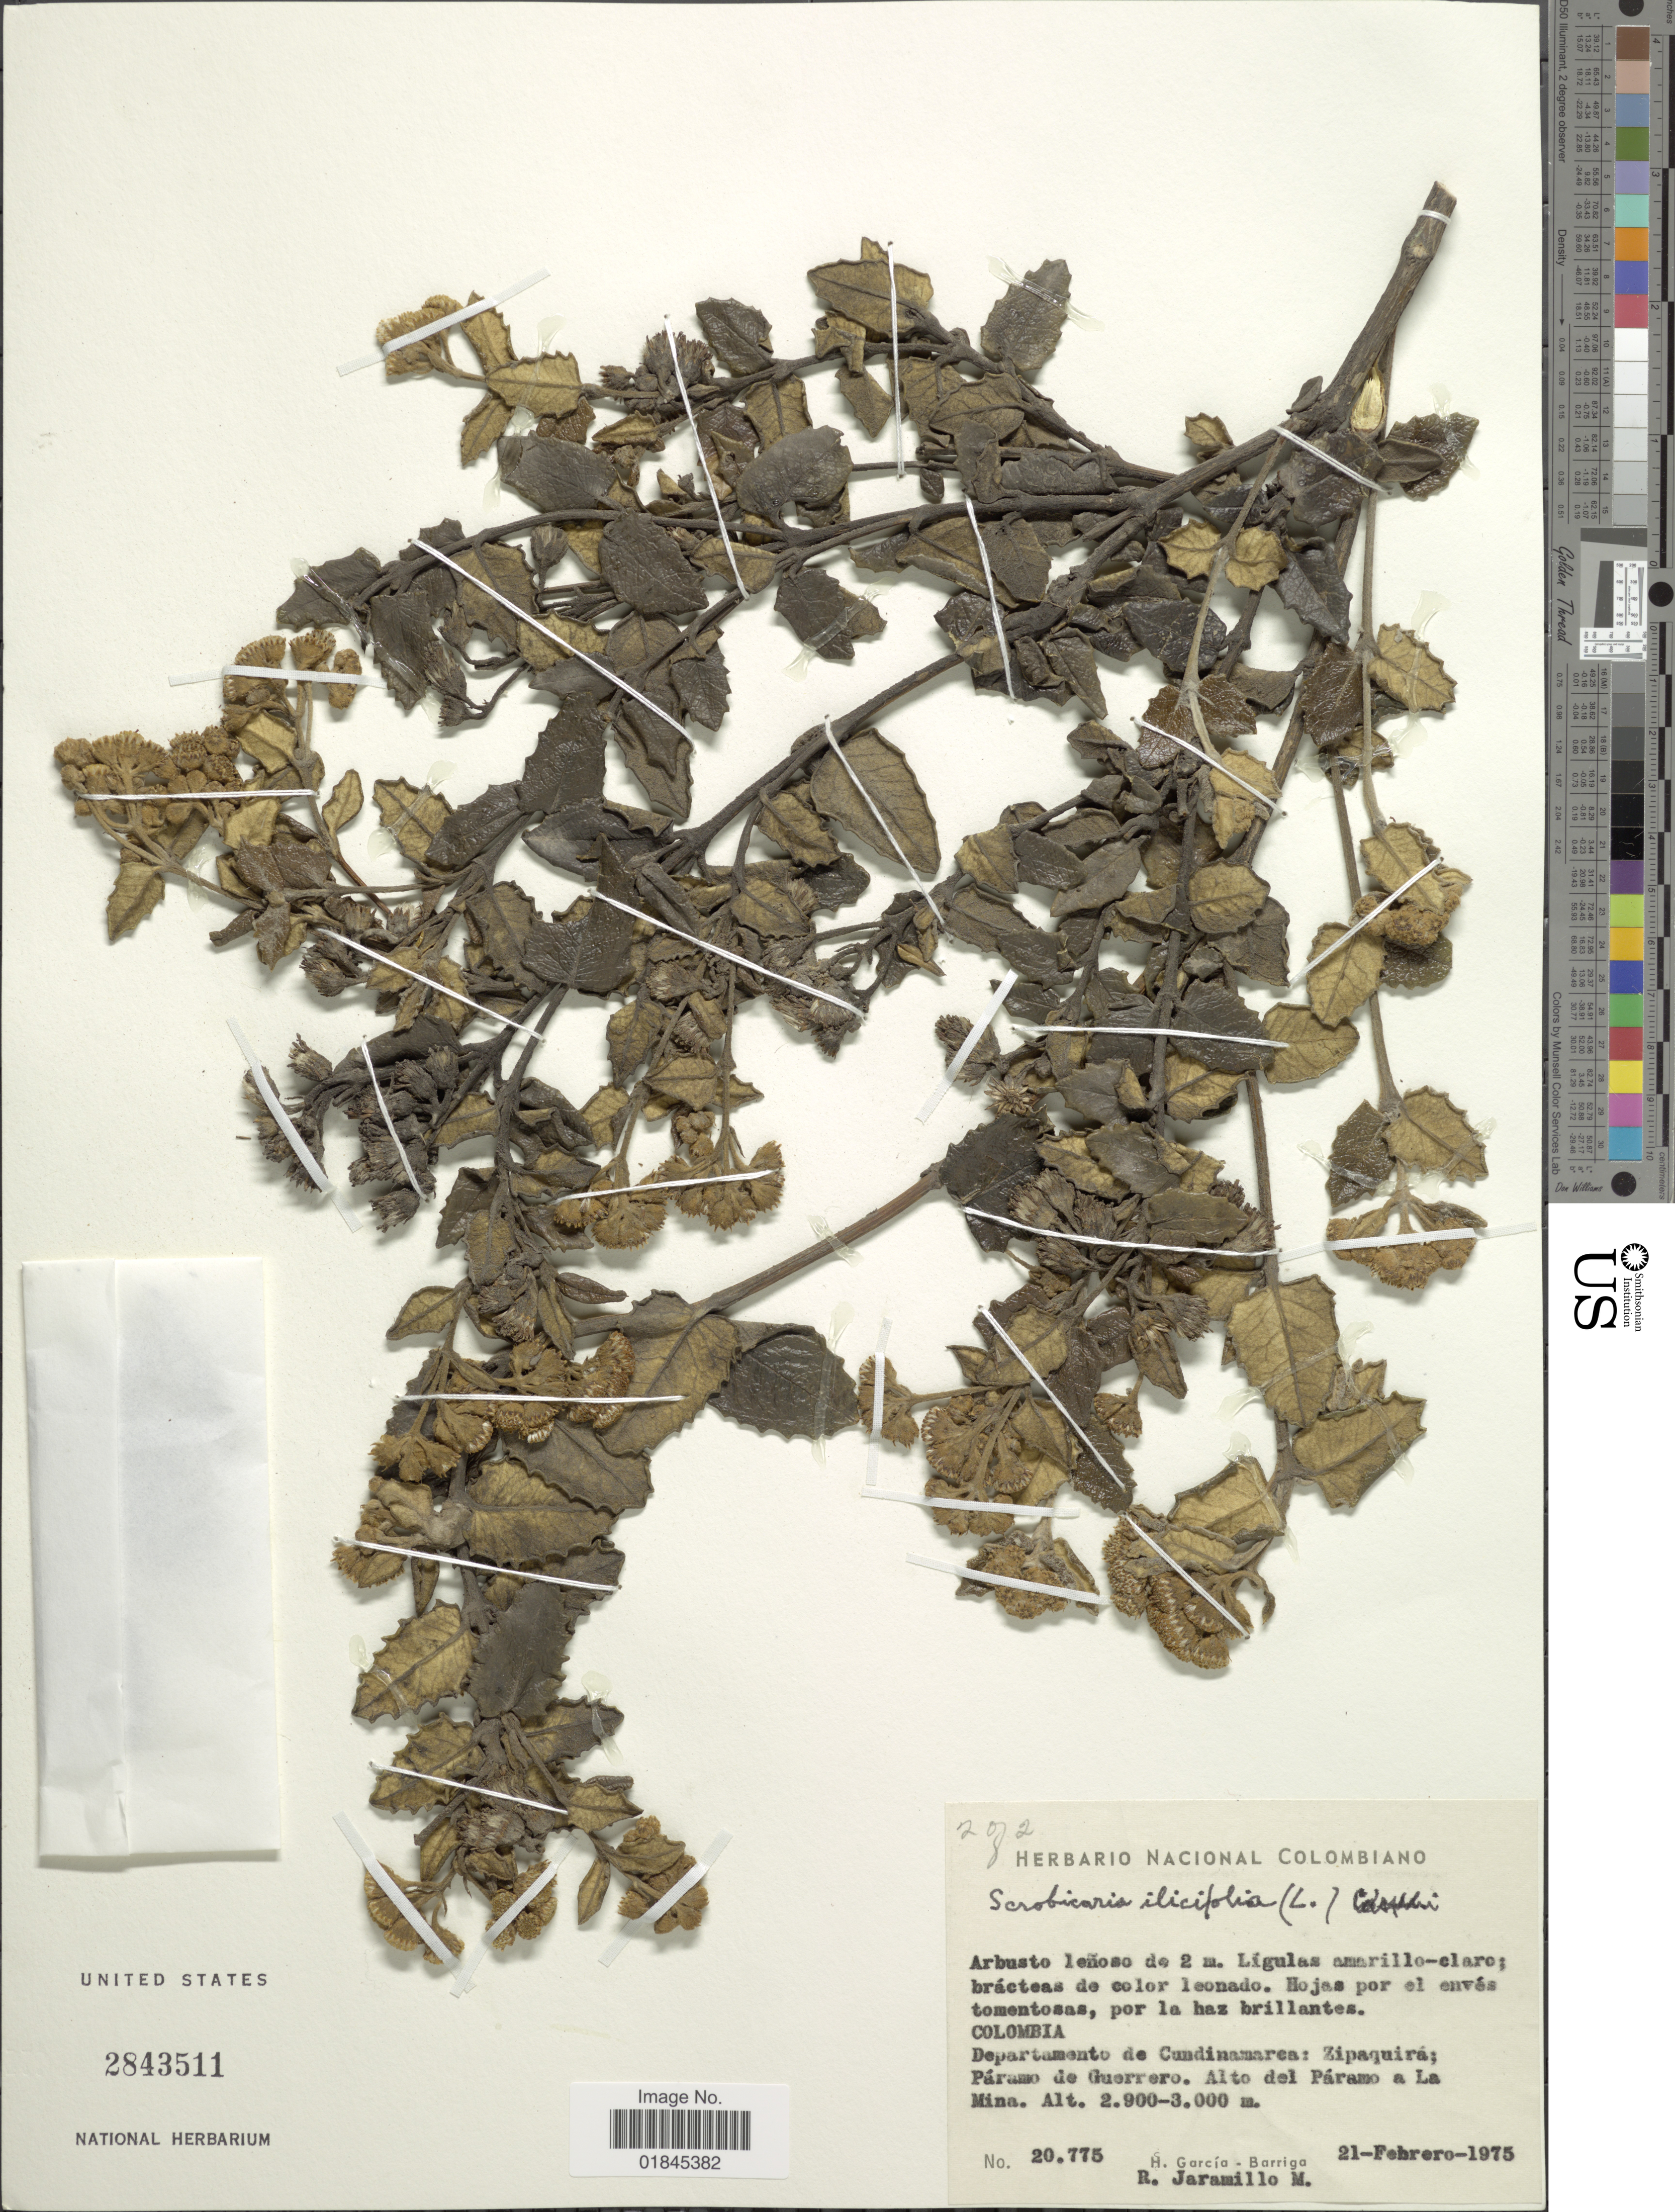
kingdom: Plantae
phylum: Tracheophyta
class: Magnoliopsida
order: Asterales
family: Asteraceae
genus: Pentacalia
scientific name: Pentacalia ilicifolia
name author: (L. f.) Cuatrec. & H. Rob.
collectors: H. García Barriga & R. Jaramillo M.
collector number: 20775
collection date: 1975-02-21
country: Colombia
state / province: Cundinamarca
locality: Departamento de Cundinamarca: Zipaquirá; Páramo de Guerrero. Alto del Páramo a La Mina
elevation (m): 2900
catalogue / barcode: US 2843511